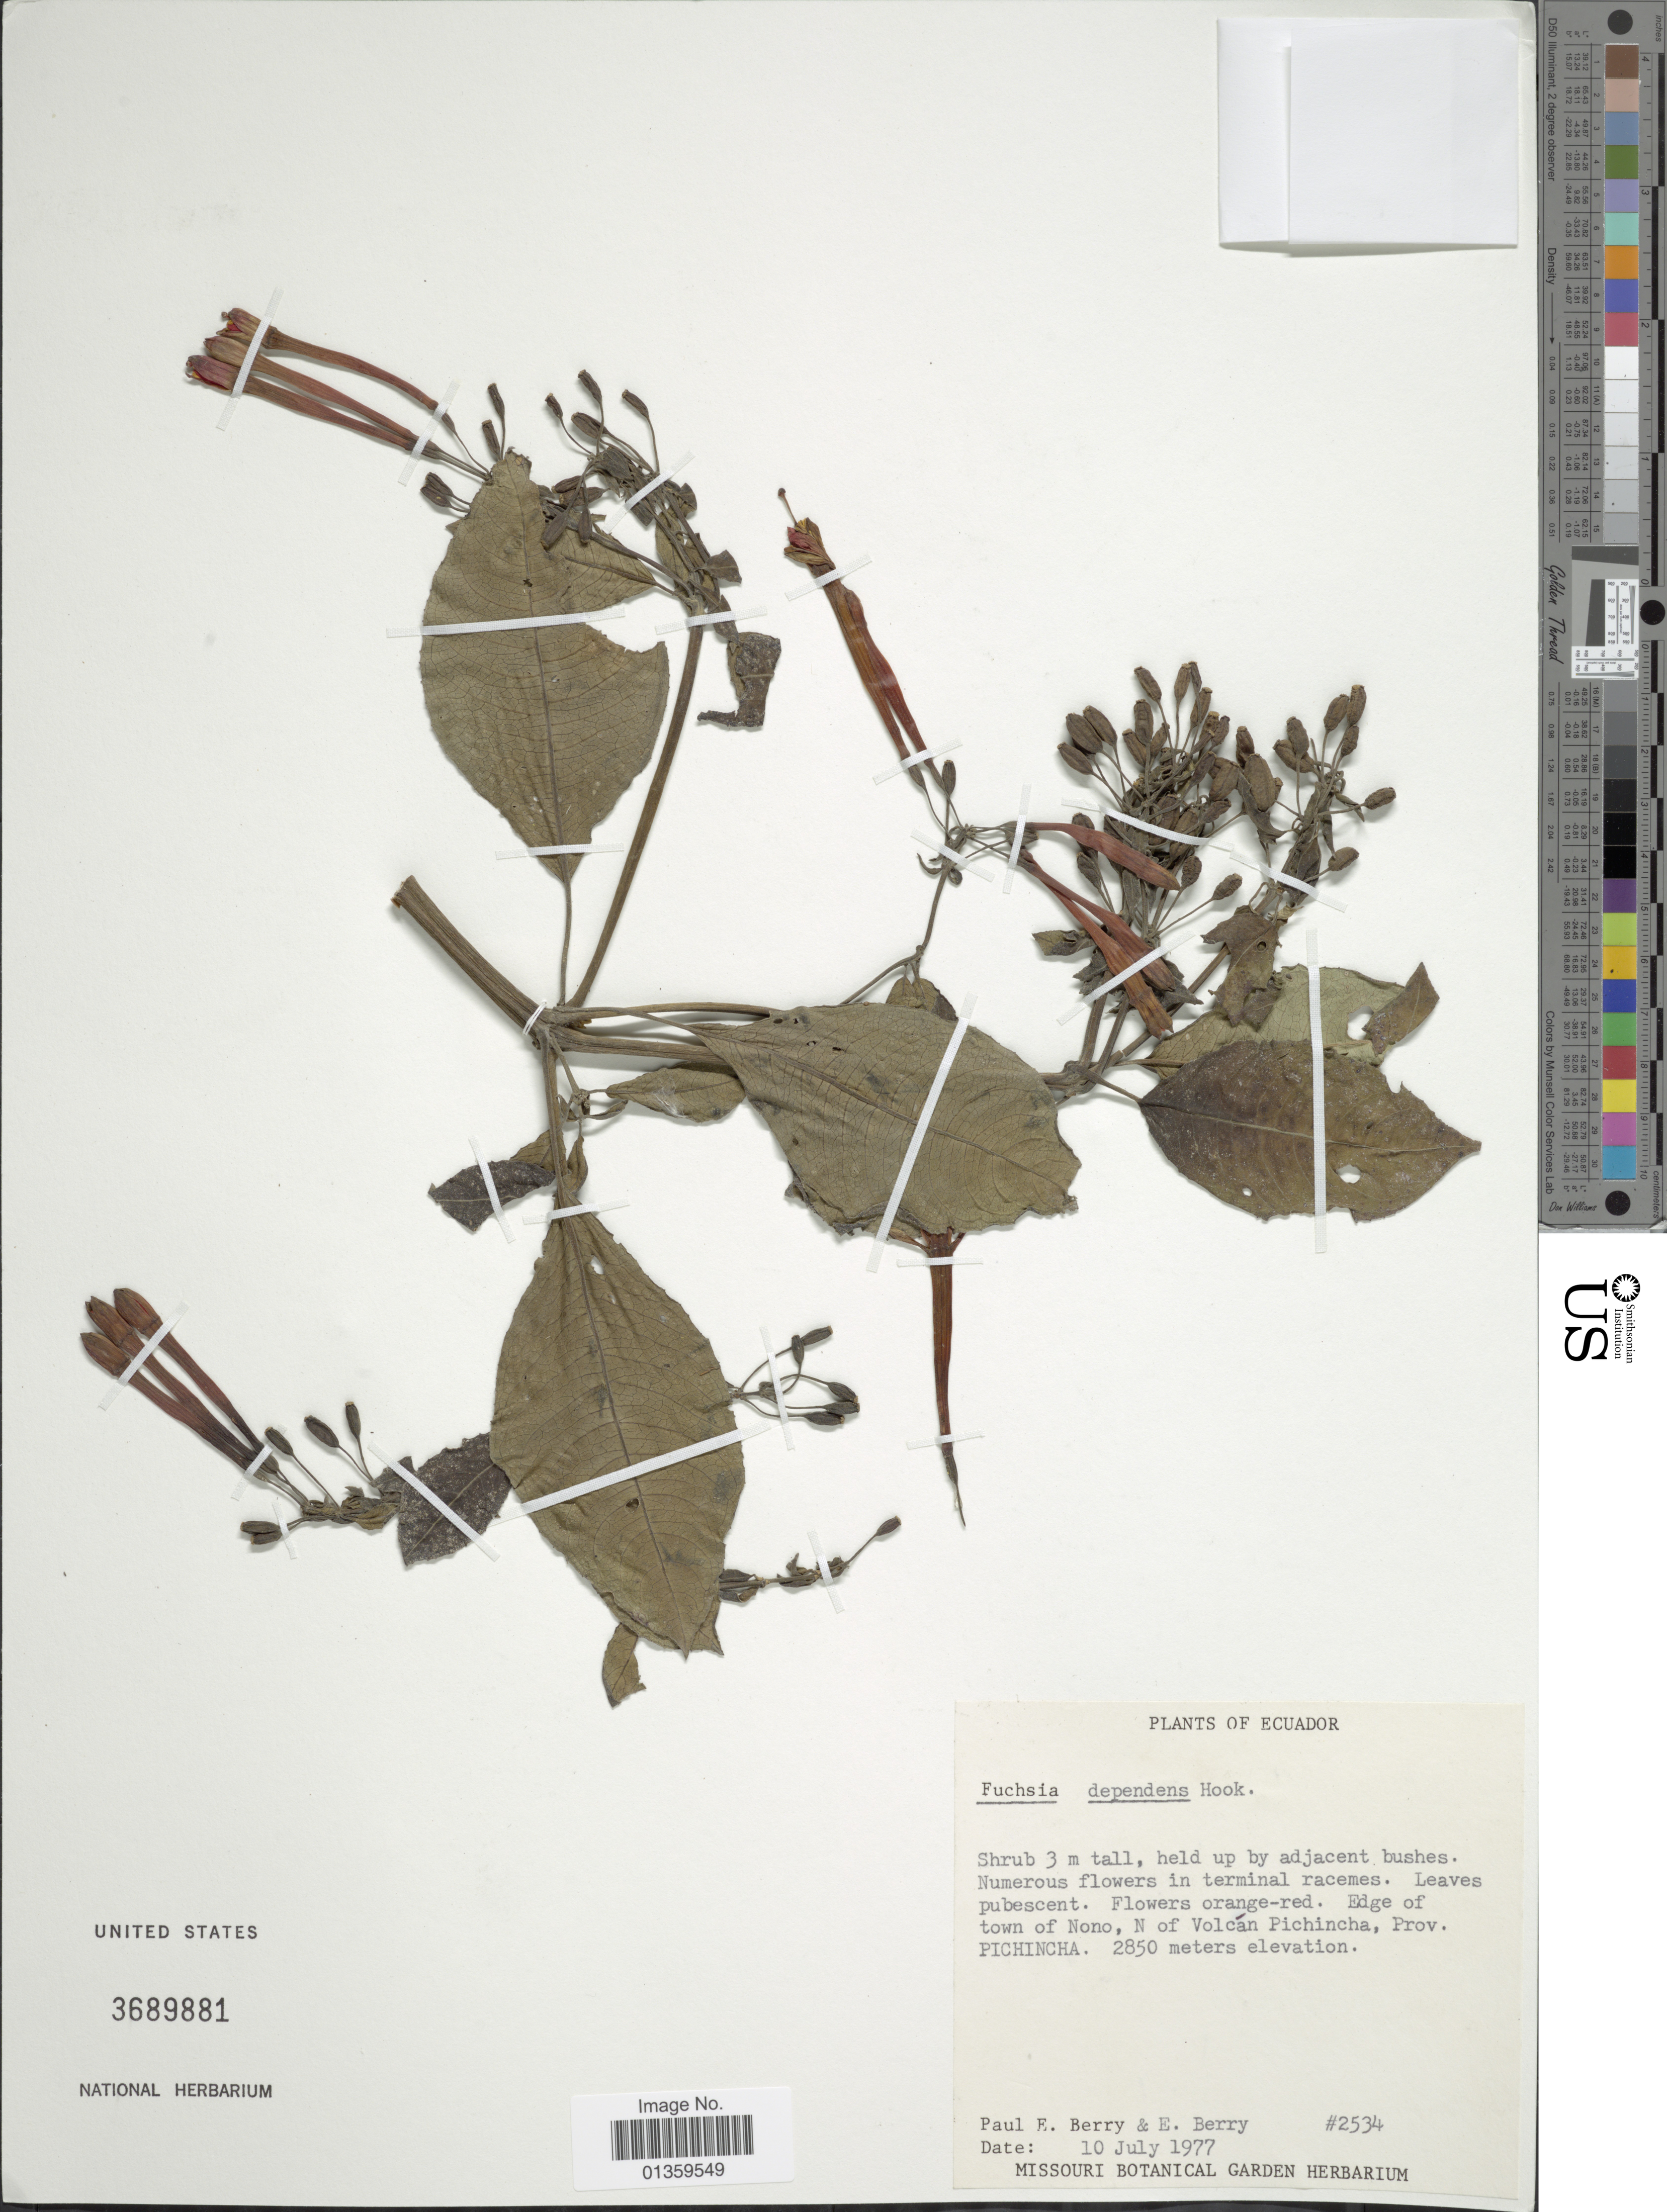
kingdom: Plantae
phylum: Tracheophyta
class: Magnoliopsida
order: Myrtales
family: Onagraceae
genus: Fuchsia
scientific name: Fuchsia dependens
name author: Hook.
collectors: P. E. Berry & E. Berry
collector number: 2534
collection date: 1977-07-10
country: Ecuador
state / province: Pichincha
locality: Edge of town of Nono, N of Volcán Pichincha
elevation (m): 2850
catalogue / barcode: US 3689881